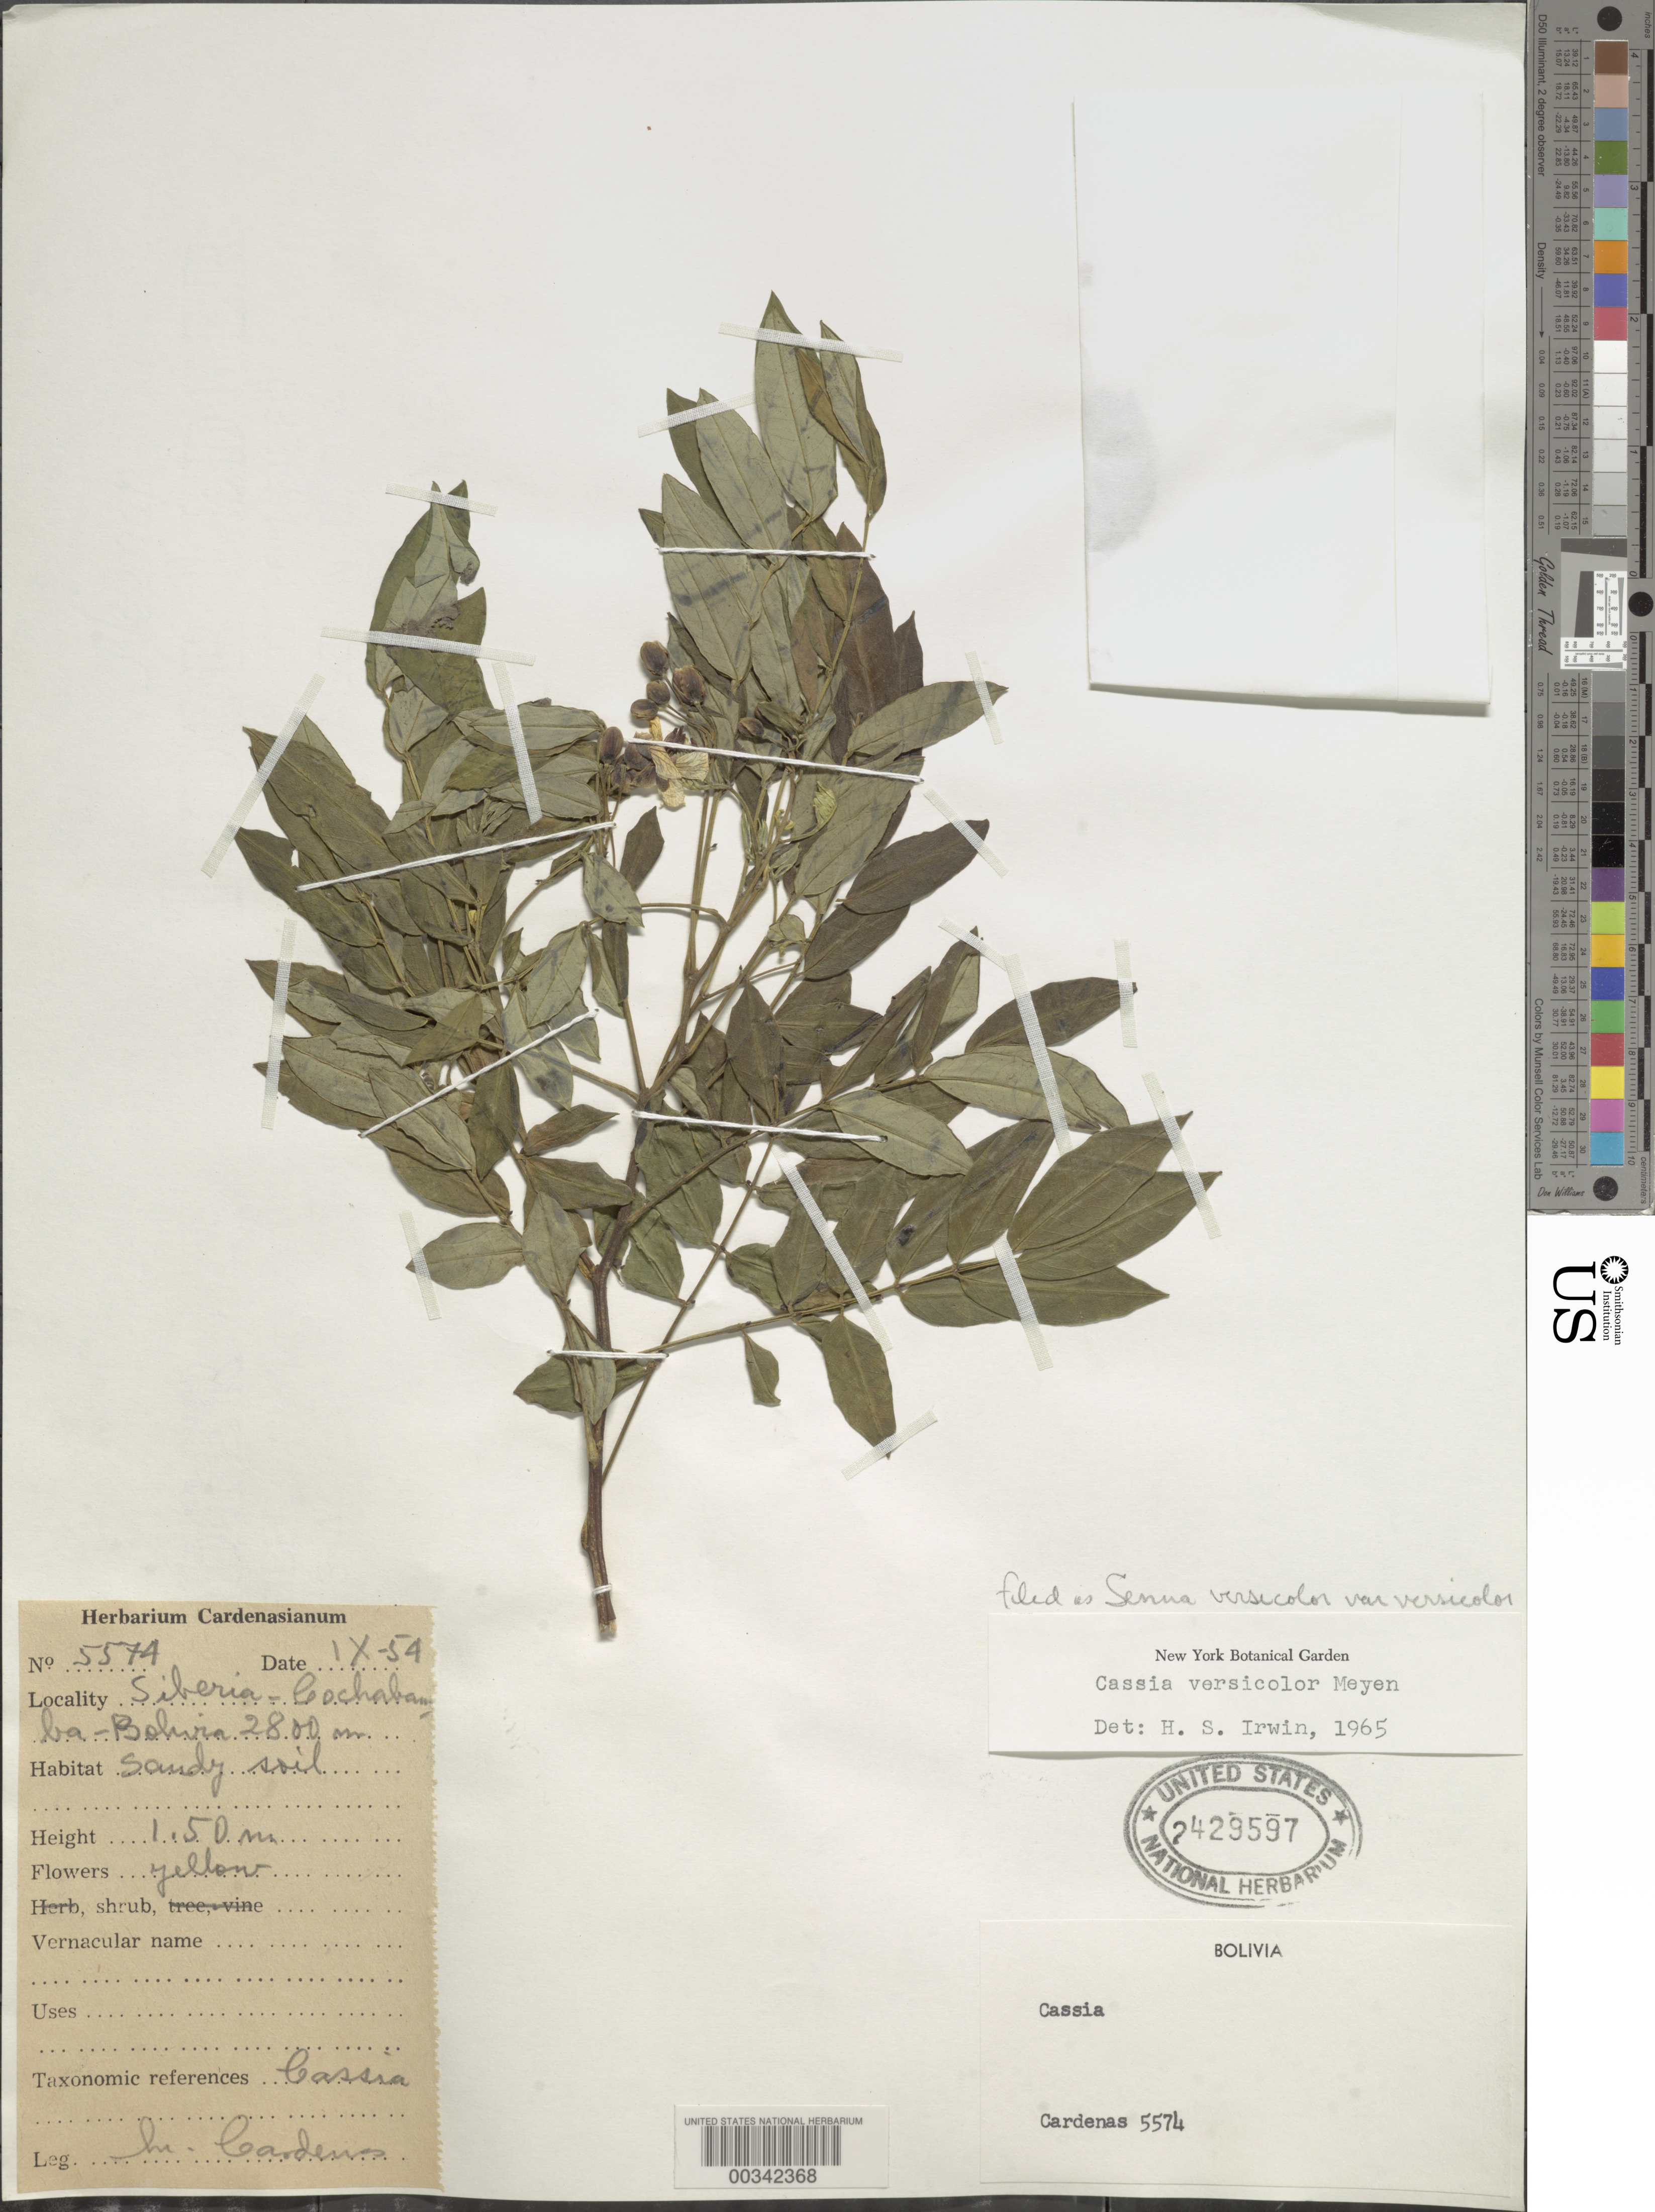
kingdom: Plantae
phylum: Tracheophyta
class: Magnoliopsida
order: Brassicales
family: Brassicaceae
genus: Erysimum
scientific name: Erysimum capitatum subsp. perenne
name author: (S. Watson ex Coville) R.A. Price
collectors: M. Cárdenas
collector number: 5574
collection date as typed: Sep 1954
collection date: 1954-09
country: Bolivia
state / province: Cochabamba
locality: Siberia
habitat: Sandy soil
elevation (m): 2800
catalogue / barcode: US 2429597